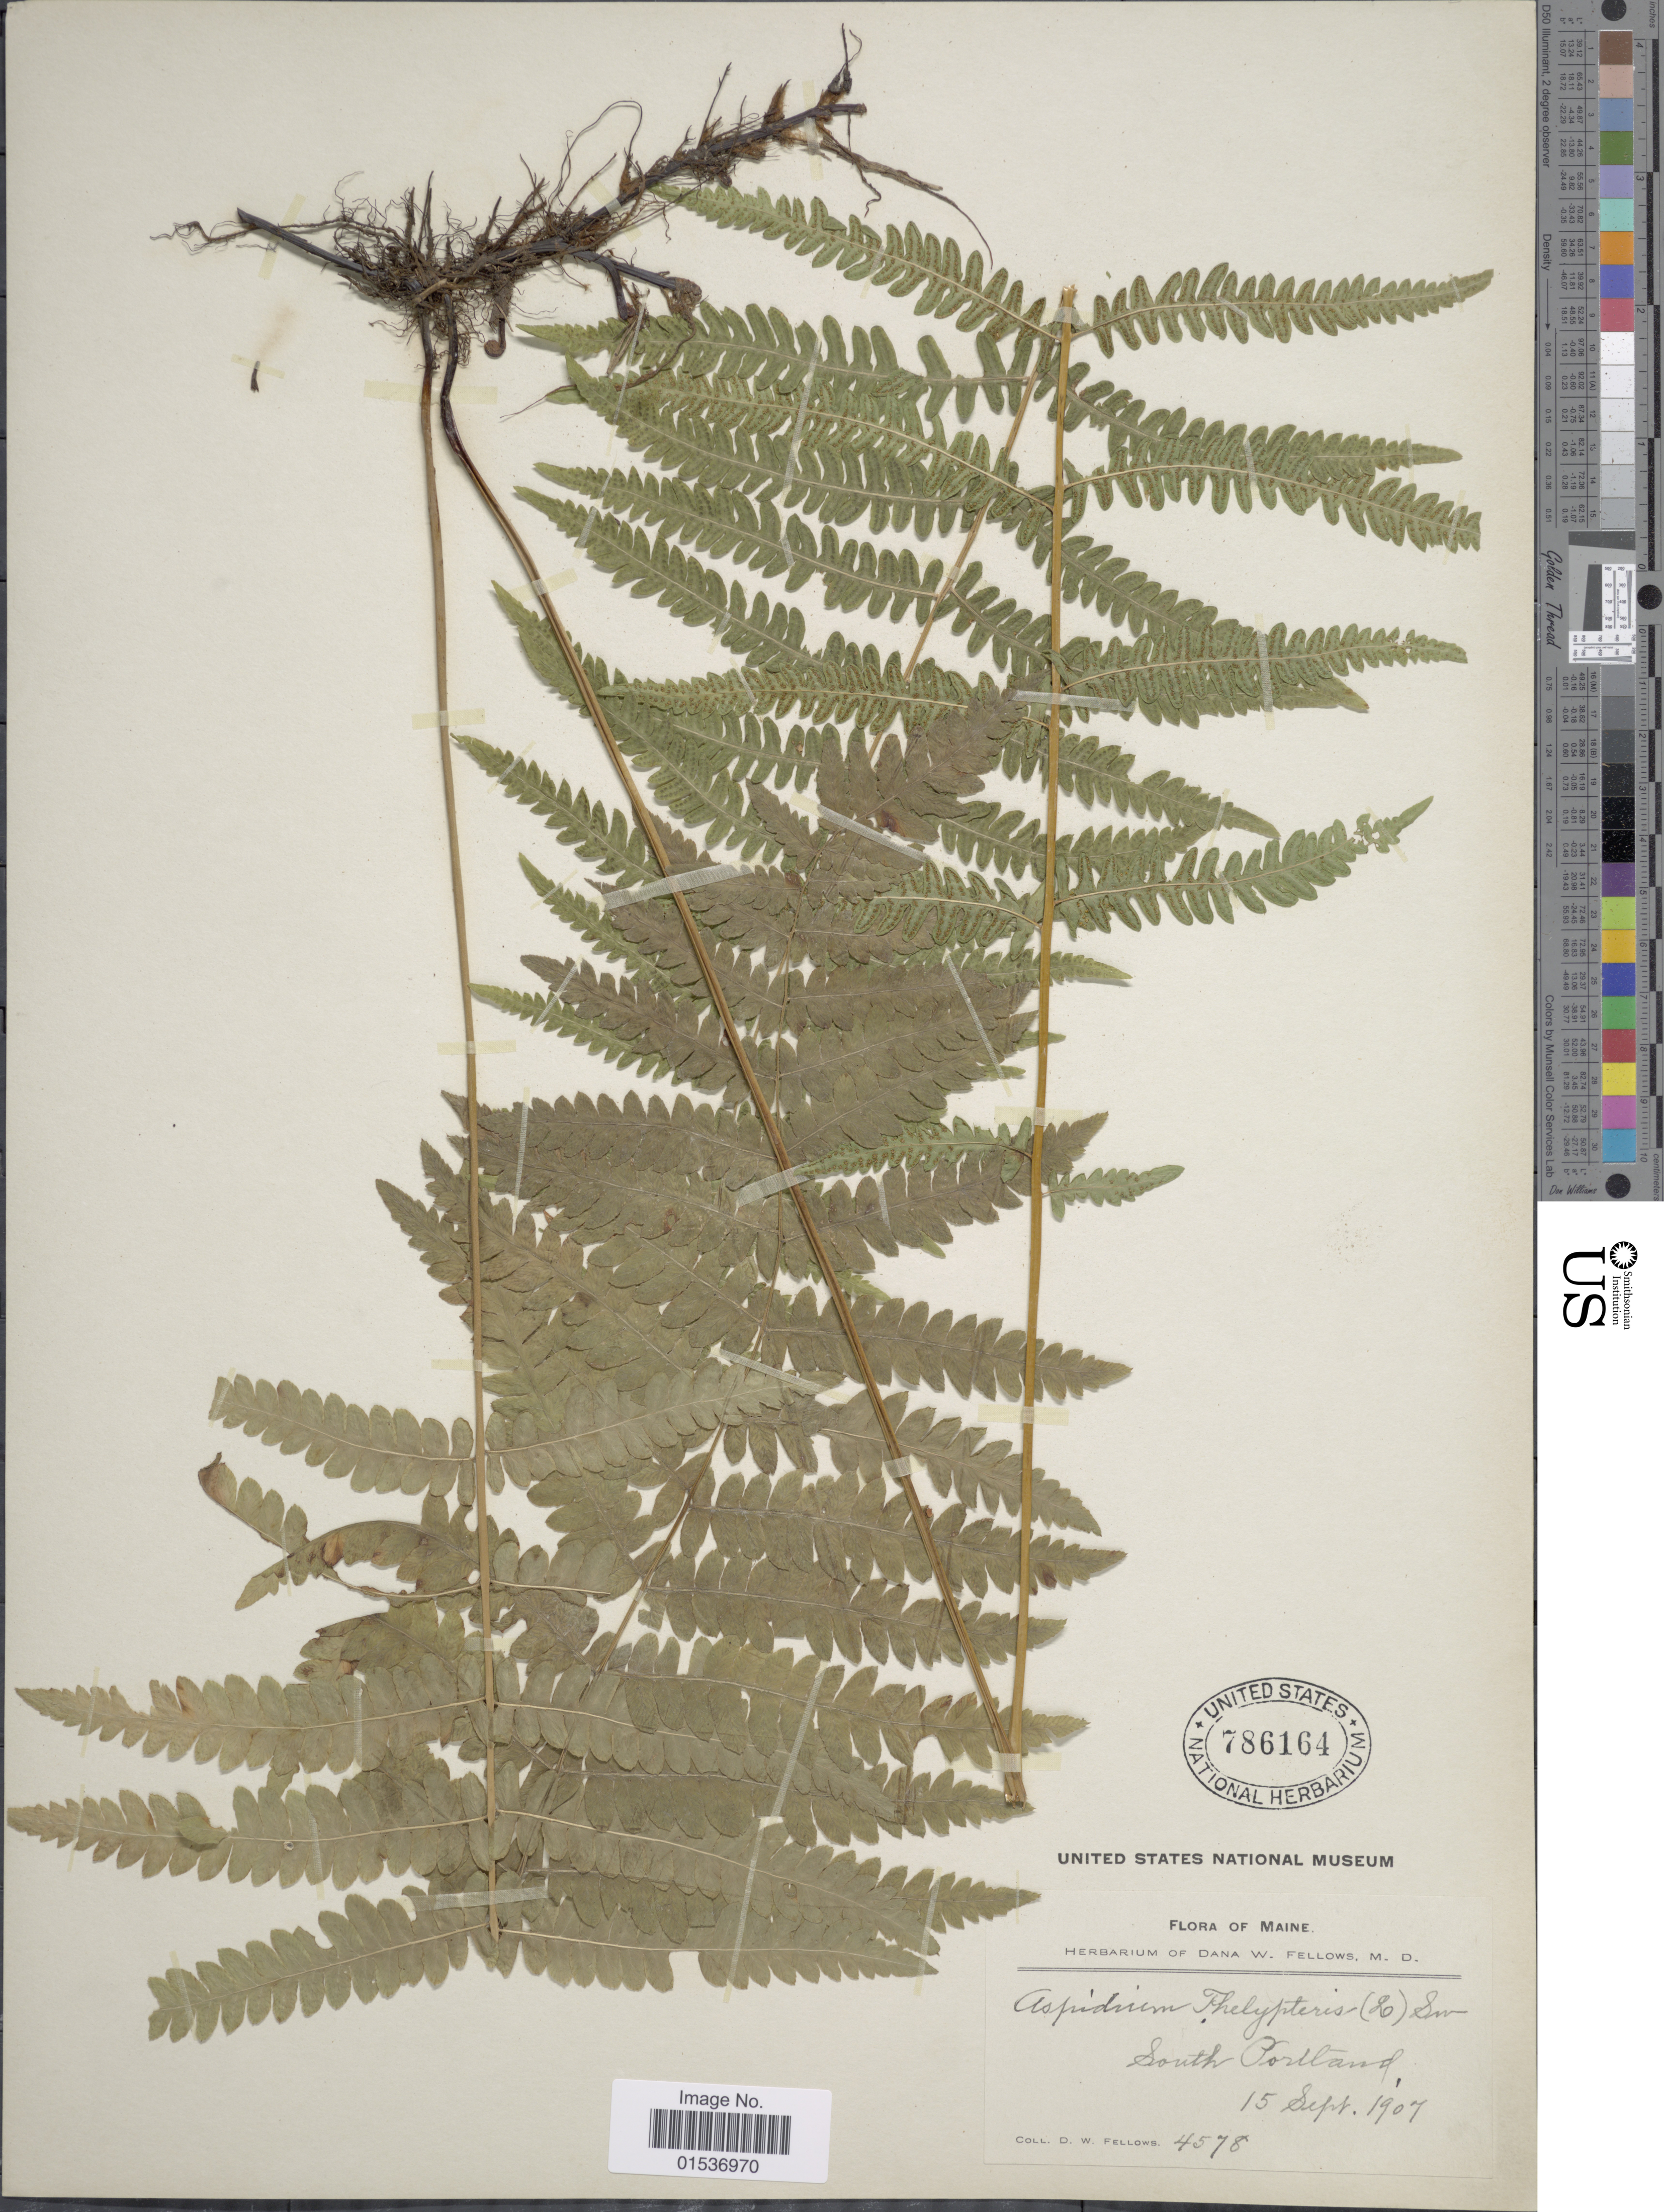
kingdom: Plantae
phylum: Tracheophyta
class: Polypodiopsida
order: Polypodiales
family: Thelypteridaceae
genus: Thelypteris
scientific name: Thelypteris palustris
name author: (Salisb.) Schott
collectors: D. W. Fellows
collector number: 4578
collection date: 1907-09-15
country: United States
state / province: Maine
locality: Maine, South Portland.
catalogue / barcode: US 786164